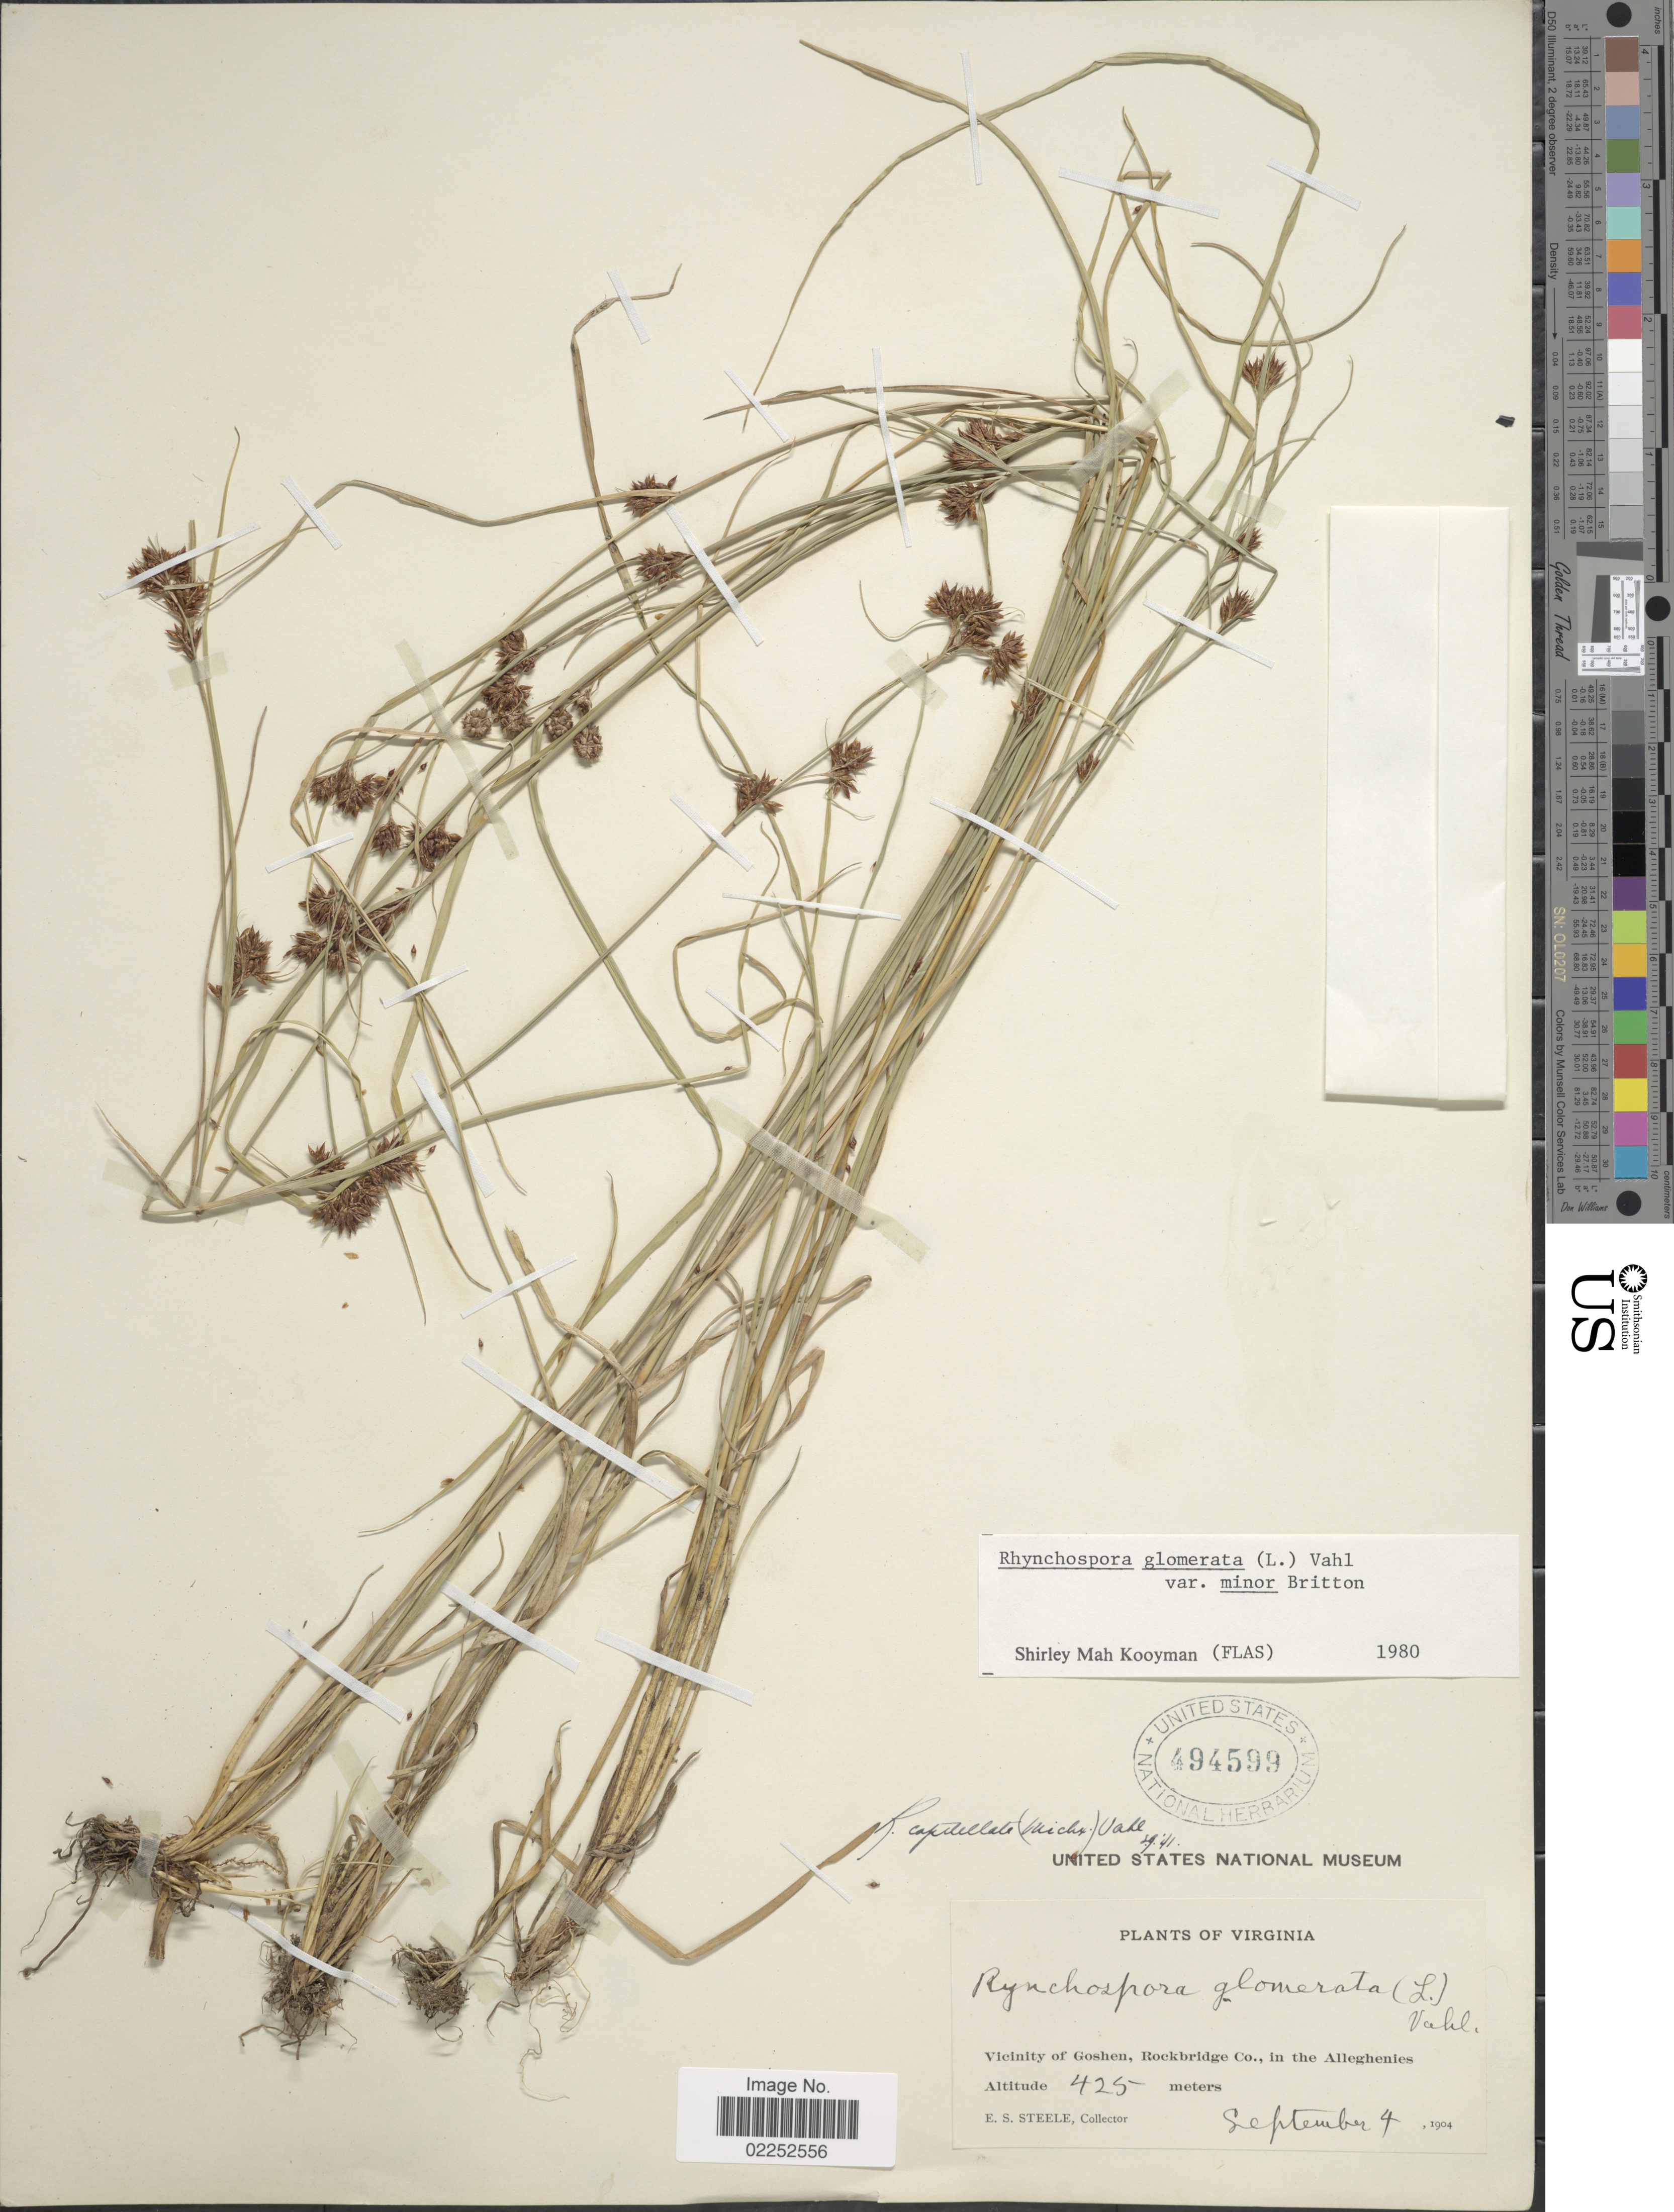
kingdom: Plantae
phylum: Tracheophyta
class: Liliopsida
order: Poales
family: Cyperaceae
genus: Rhynchospora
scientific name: Rhynchospora capitellata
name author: (Michx.) Vahl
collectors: E. Steele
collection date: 1904-09-04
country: United States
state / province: Virginia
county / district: Rockbridge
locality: Vicinity of Goshen, Rockbridge Co., in the Alleghenies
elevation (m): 425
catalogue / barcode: US 494599